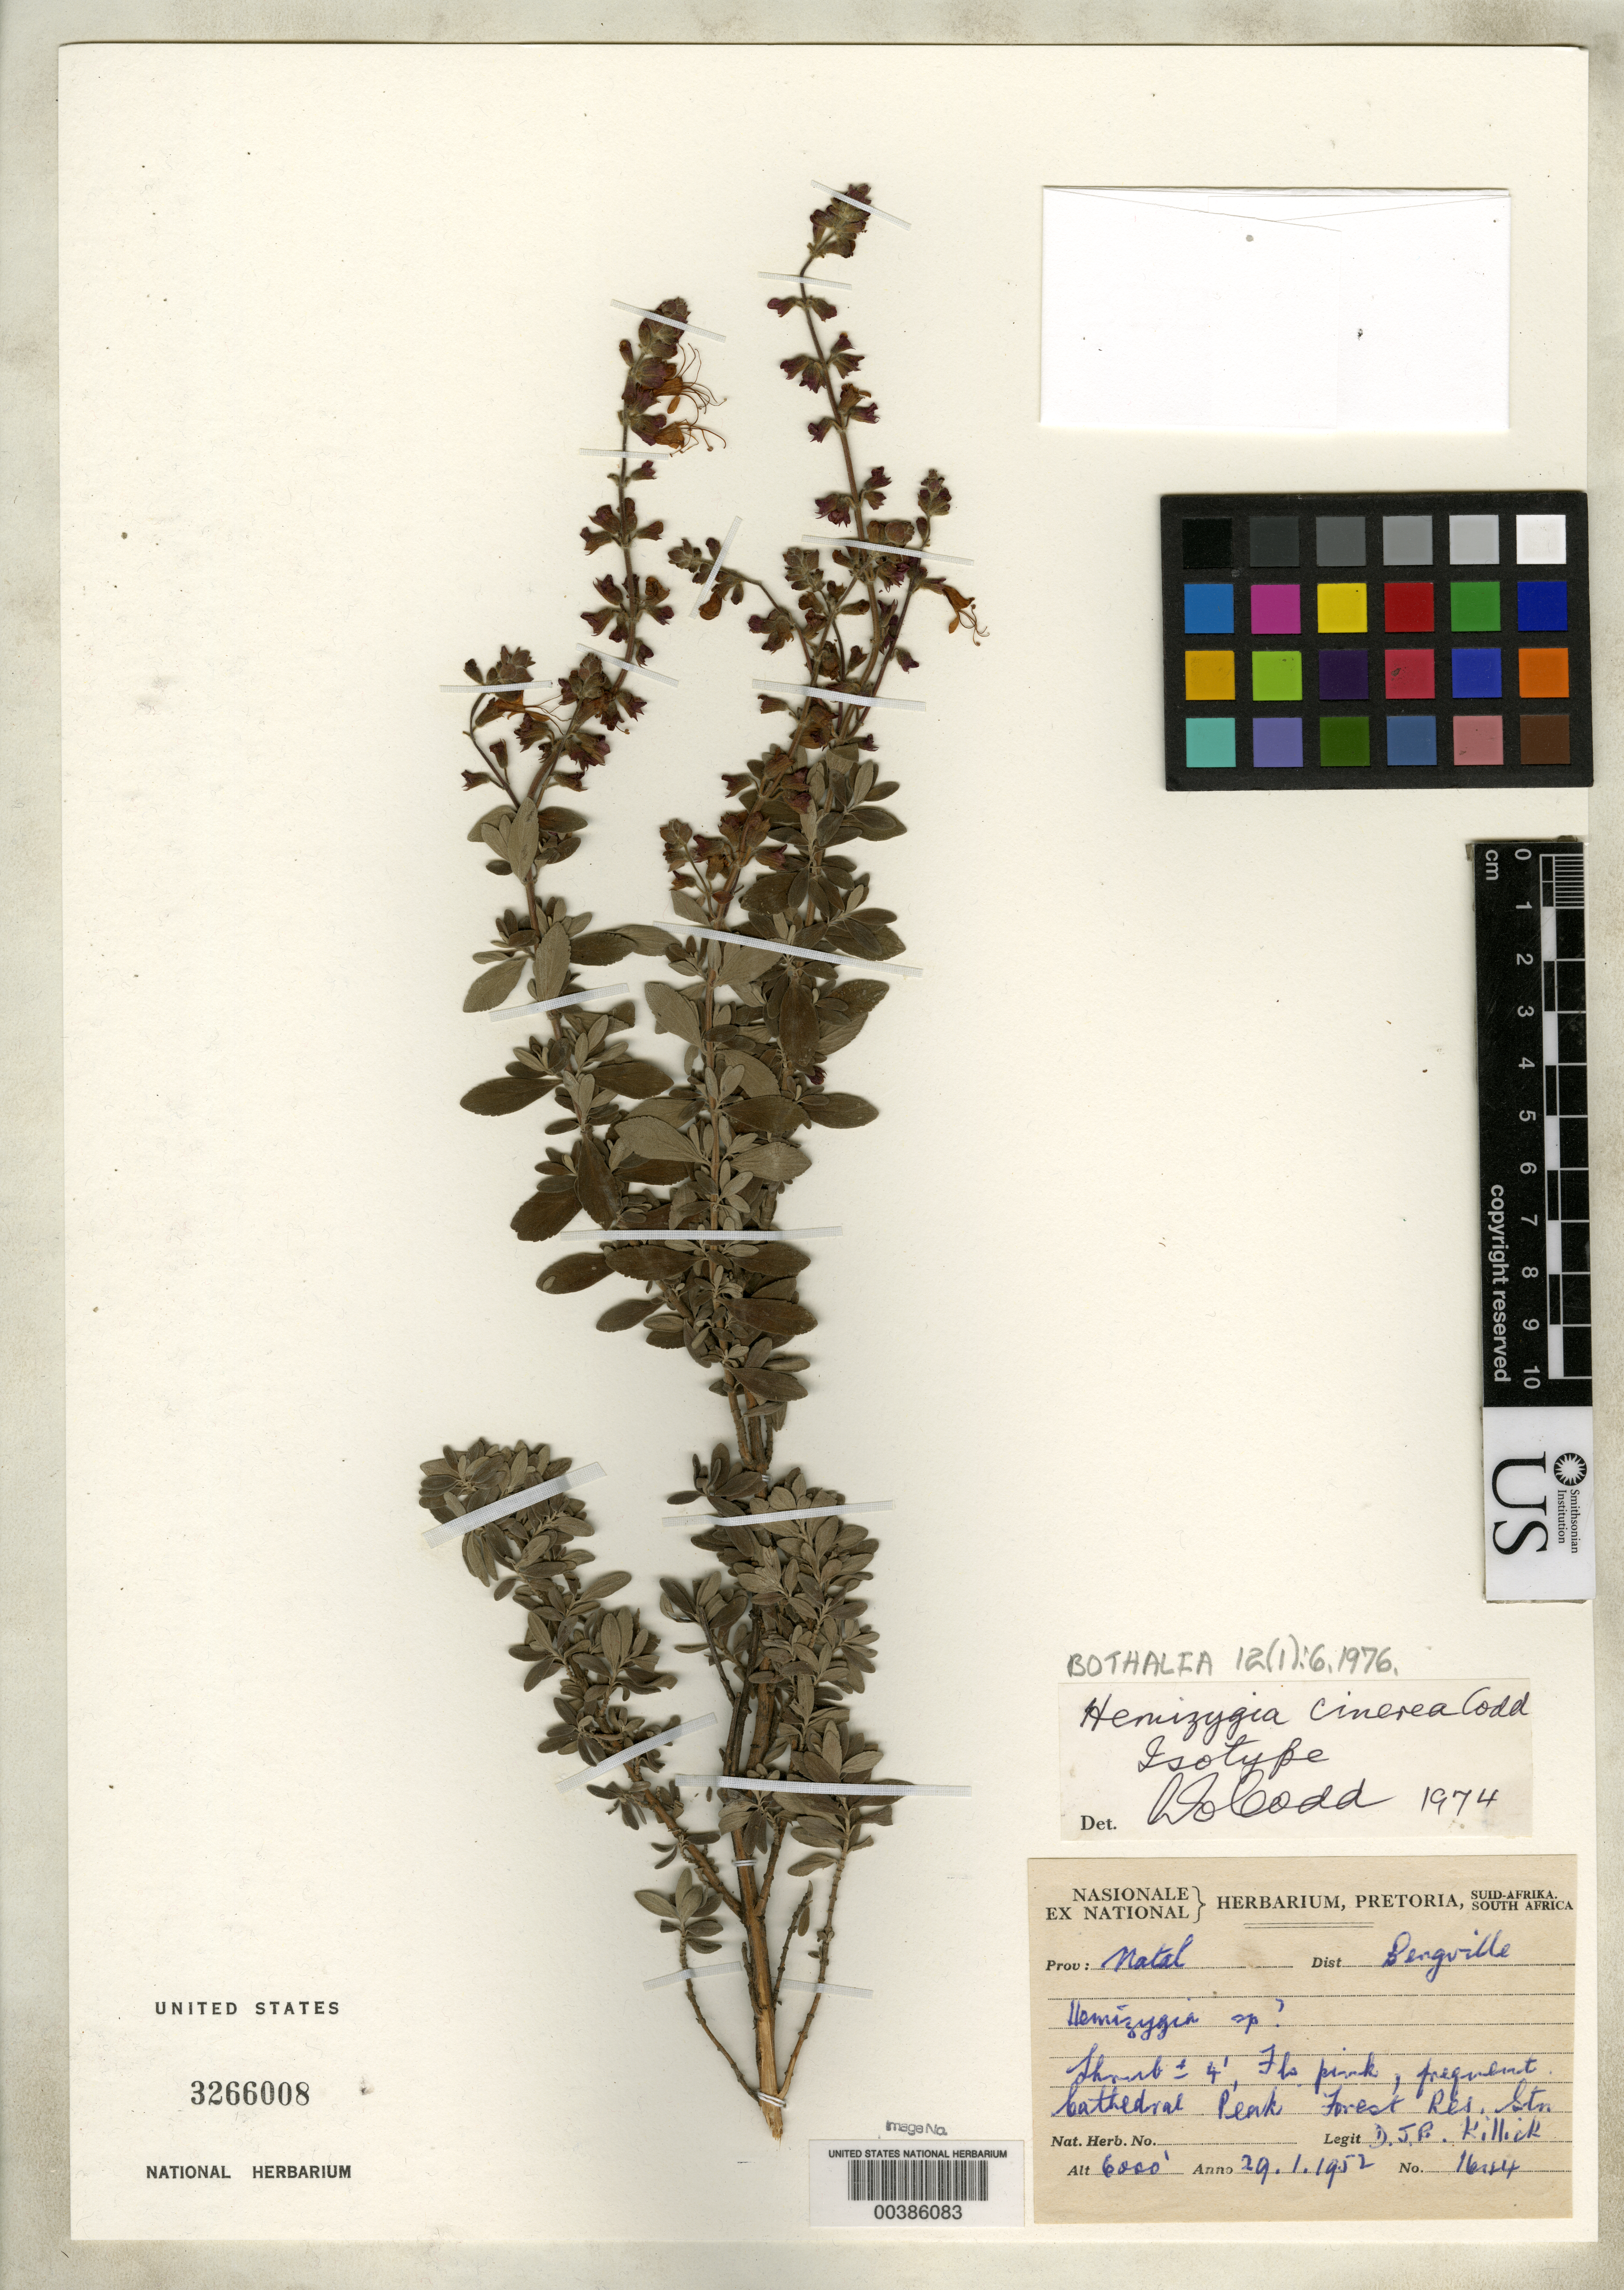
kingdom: Plantae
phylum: Tracheophyta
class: Magnoliopsida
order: Lamiales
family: Lamiaceae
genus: Hemizygia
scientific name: Hemizygia cinerea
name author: Codd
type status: Isotype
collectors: D. Killick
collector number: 1644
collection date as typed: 29 Jan 1952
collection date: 1952-01-29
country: South Africa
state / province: KwaZulu-Natal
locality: Cathedral peak, forest reservation. Sergville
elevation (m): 1829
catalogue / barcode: US 3266008